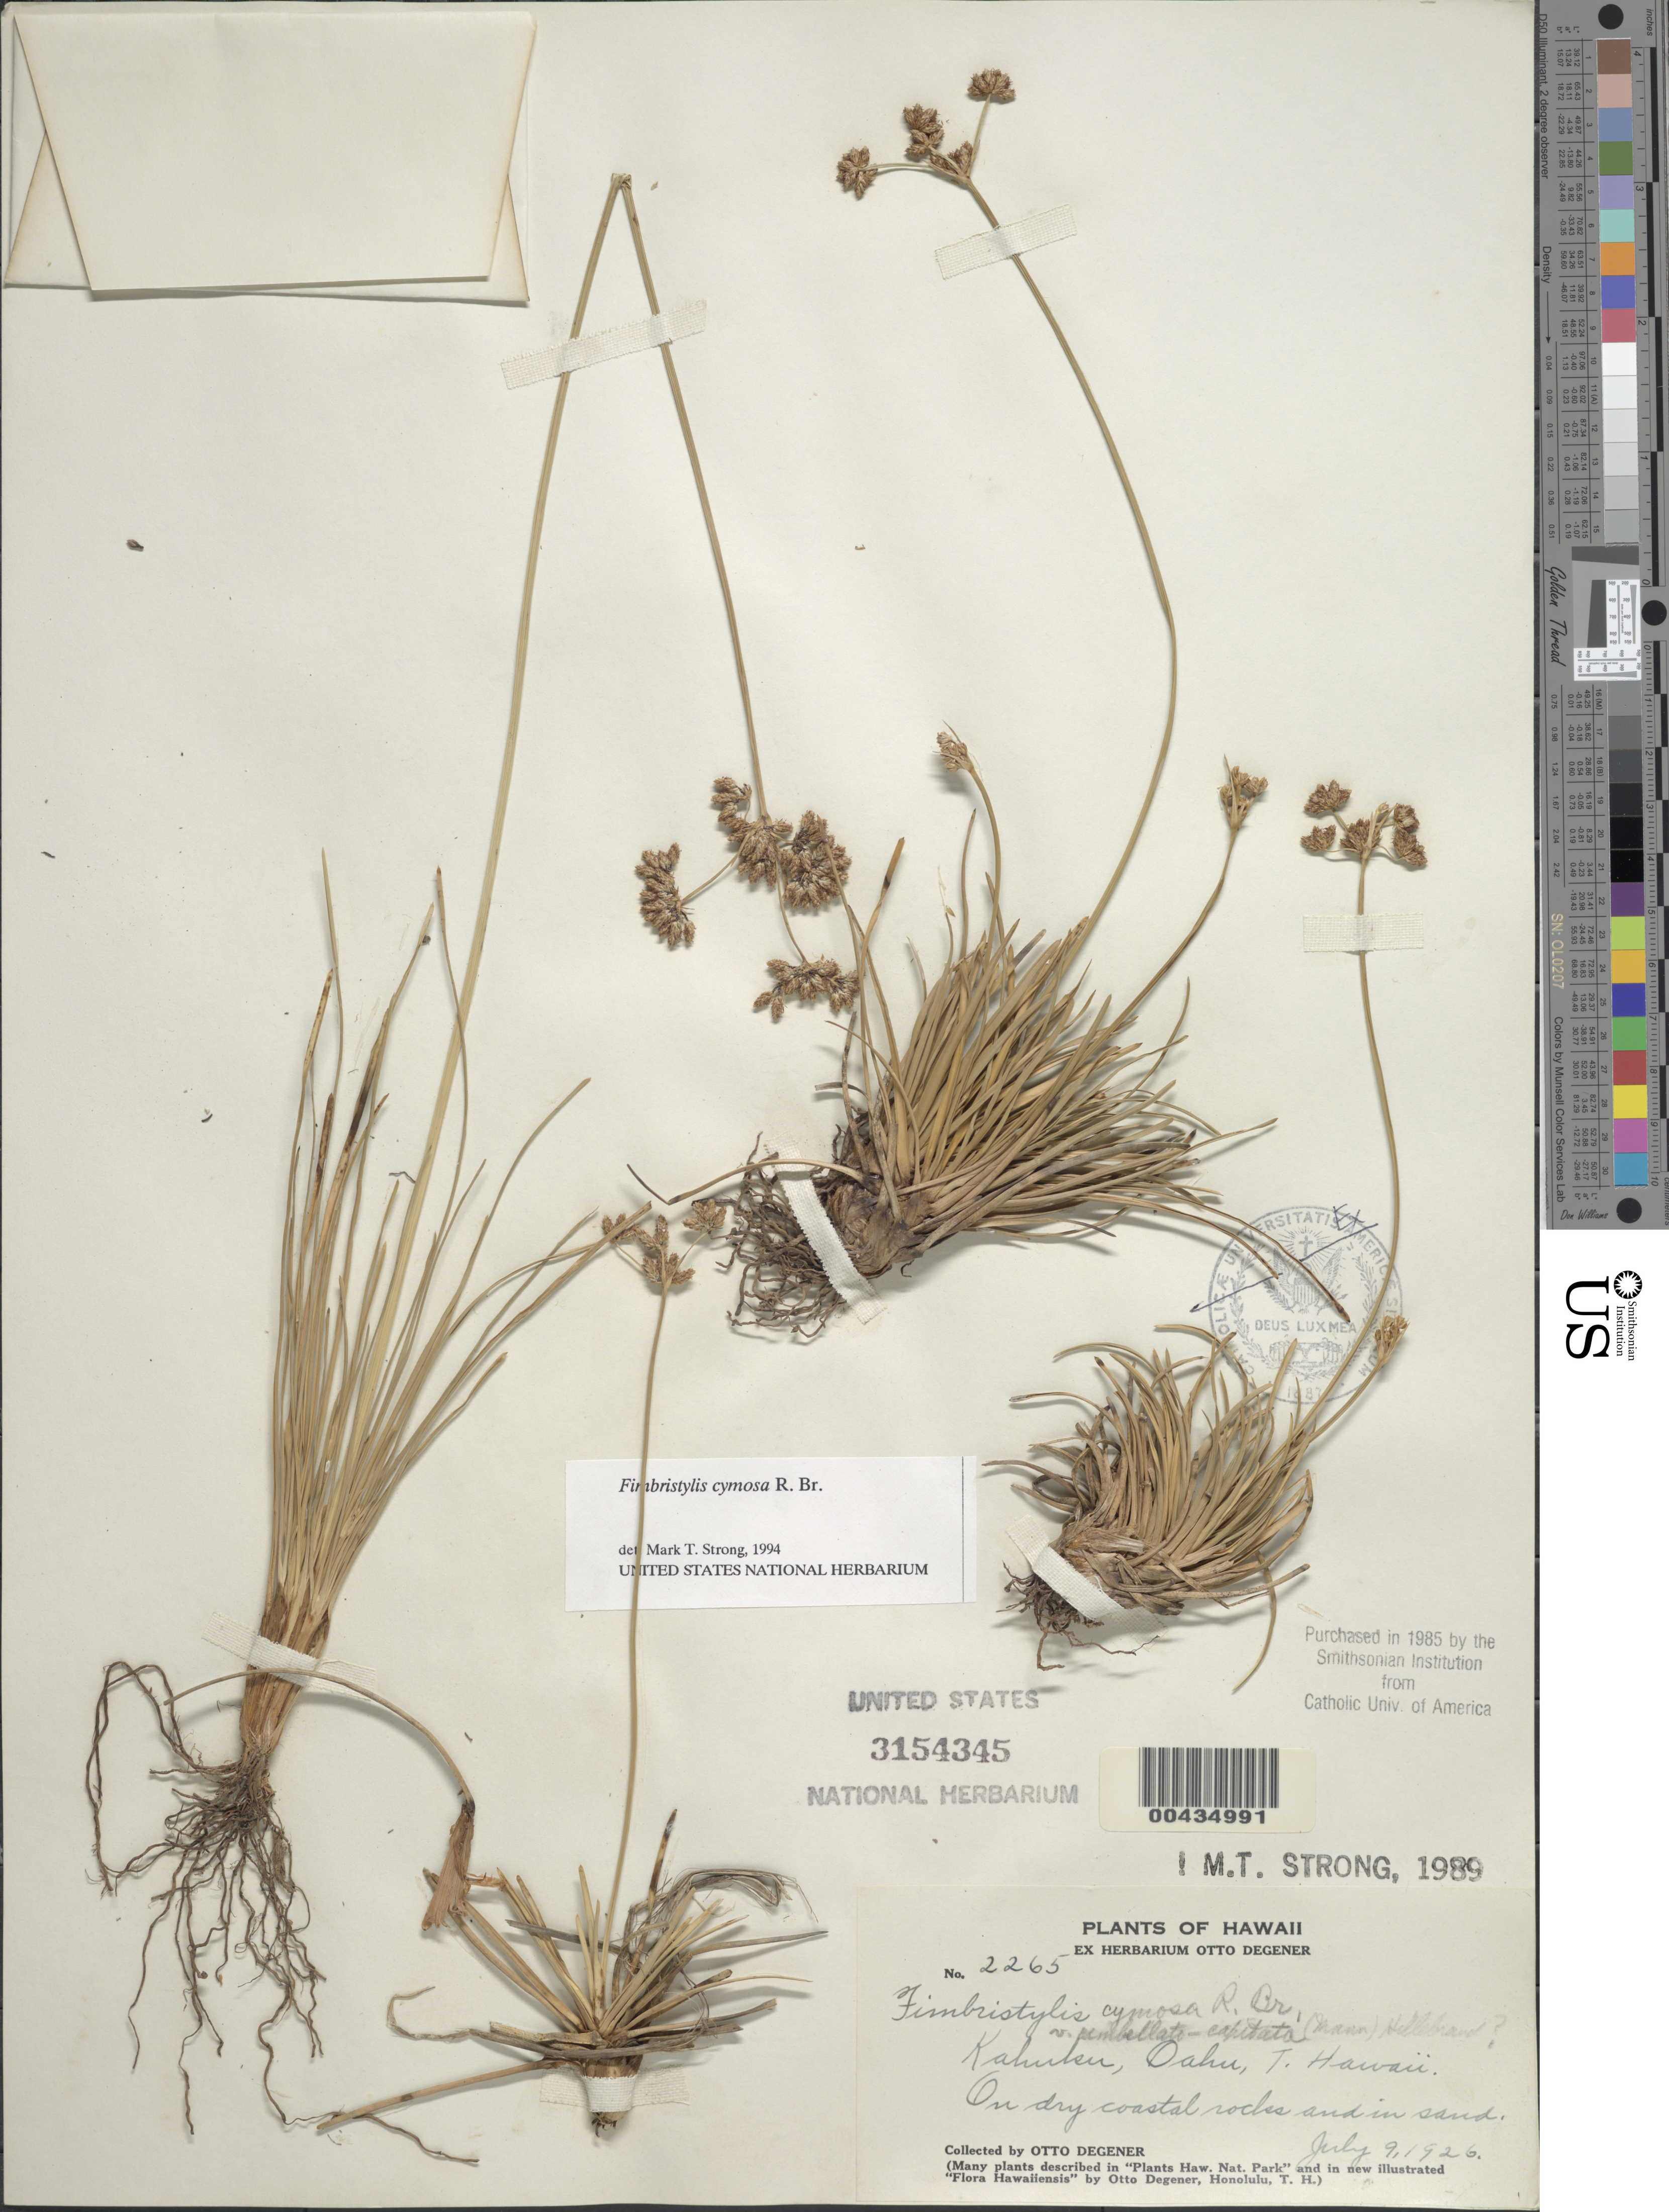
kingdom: Plantae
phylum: Tracheophyta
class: Liliopsida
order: Poales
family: Cyperaceae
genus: Fimbristylis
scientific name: Fimbristylis cymosa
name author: R. Br.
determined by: Strong, M. T., (US), Smithsonian Institution - National Museum of Natural History (UNITED STATES)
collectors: O. Degener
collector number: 2265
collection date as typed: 9 Jul 1926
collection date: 1926-07-09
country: United States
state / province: Hawaii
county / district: Kauai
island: Kaua'i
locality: Kahuku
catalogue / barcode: US 3154345